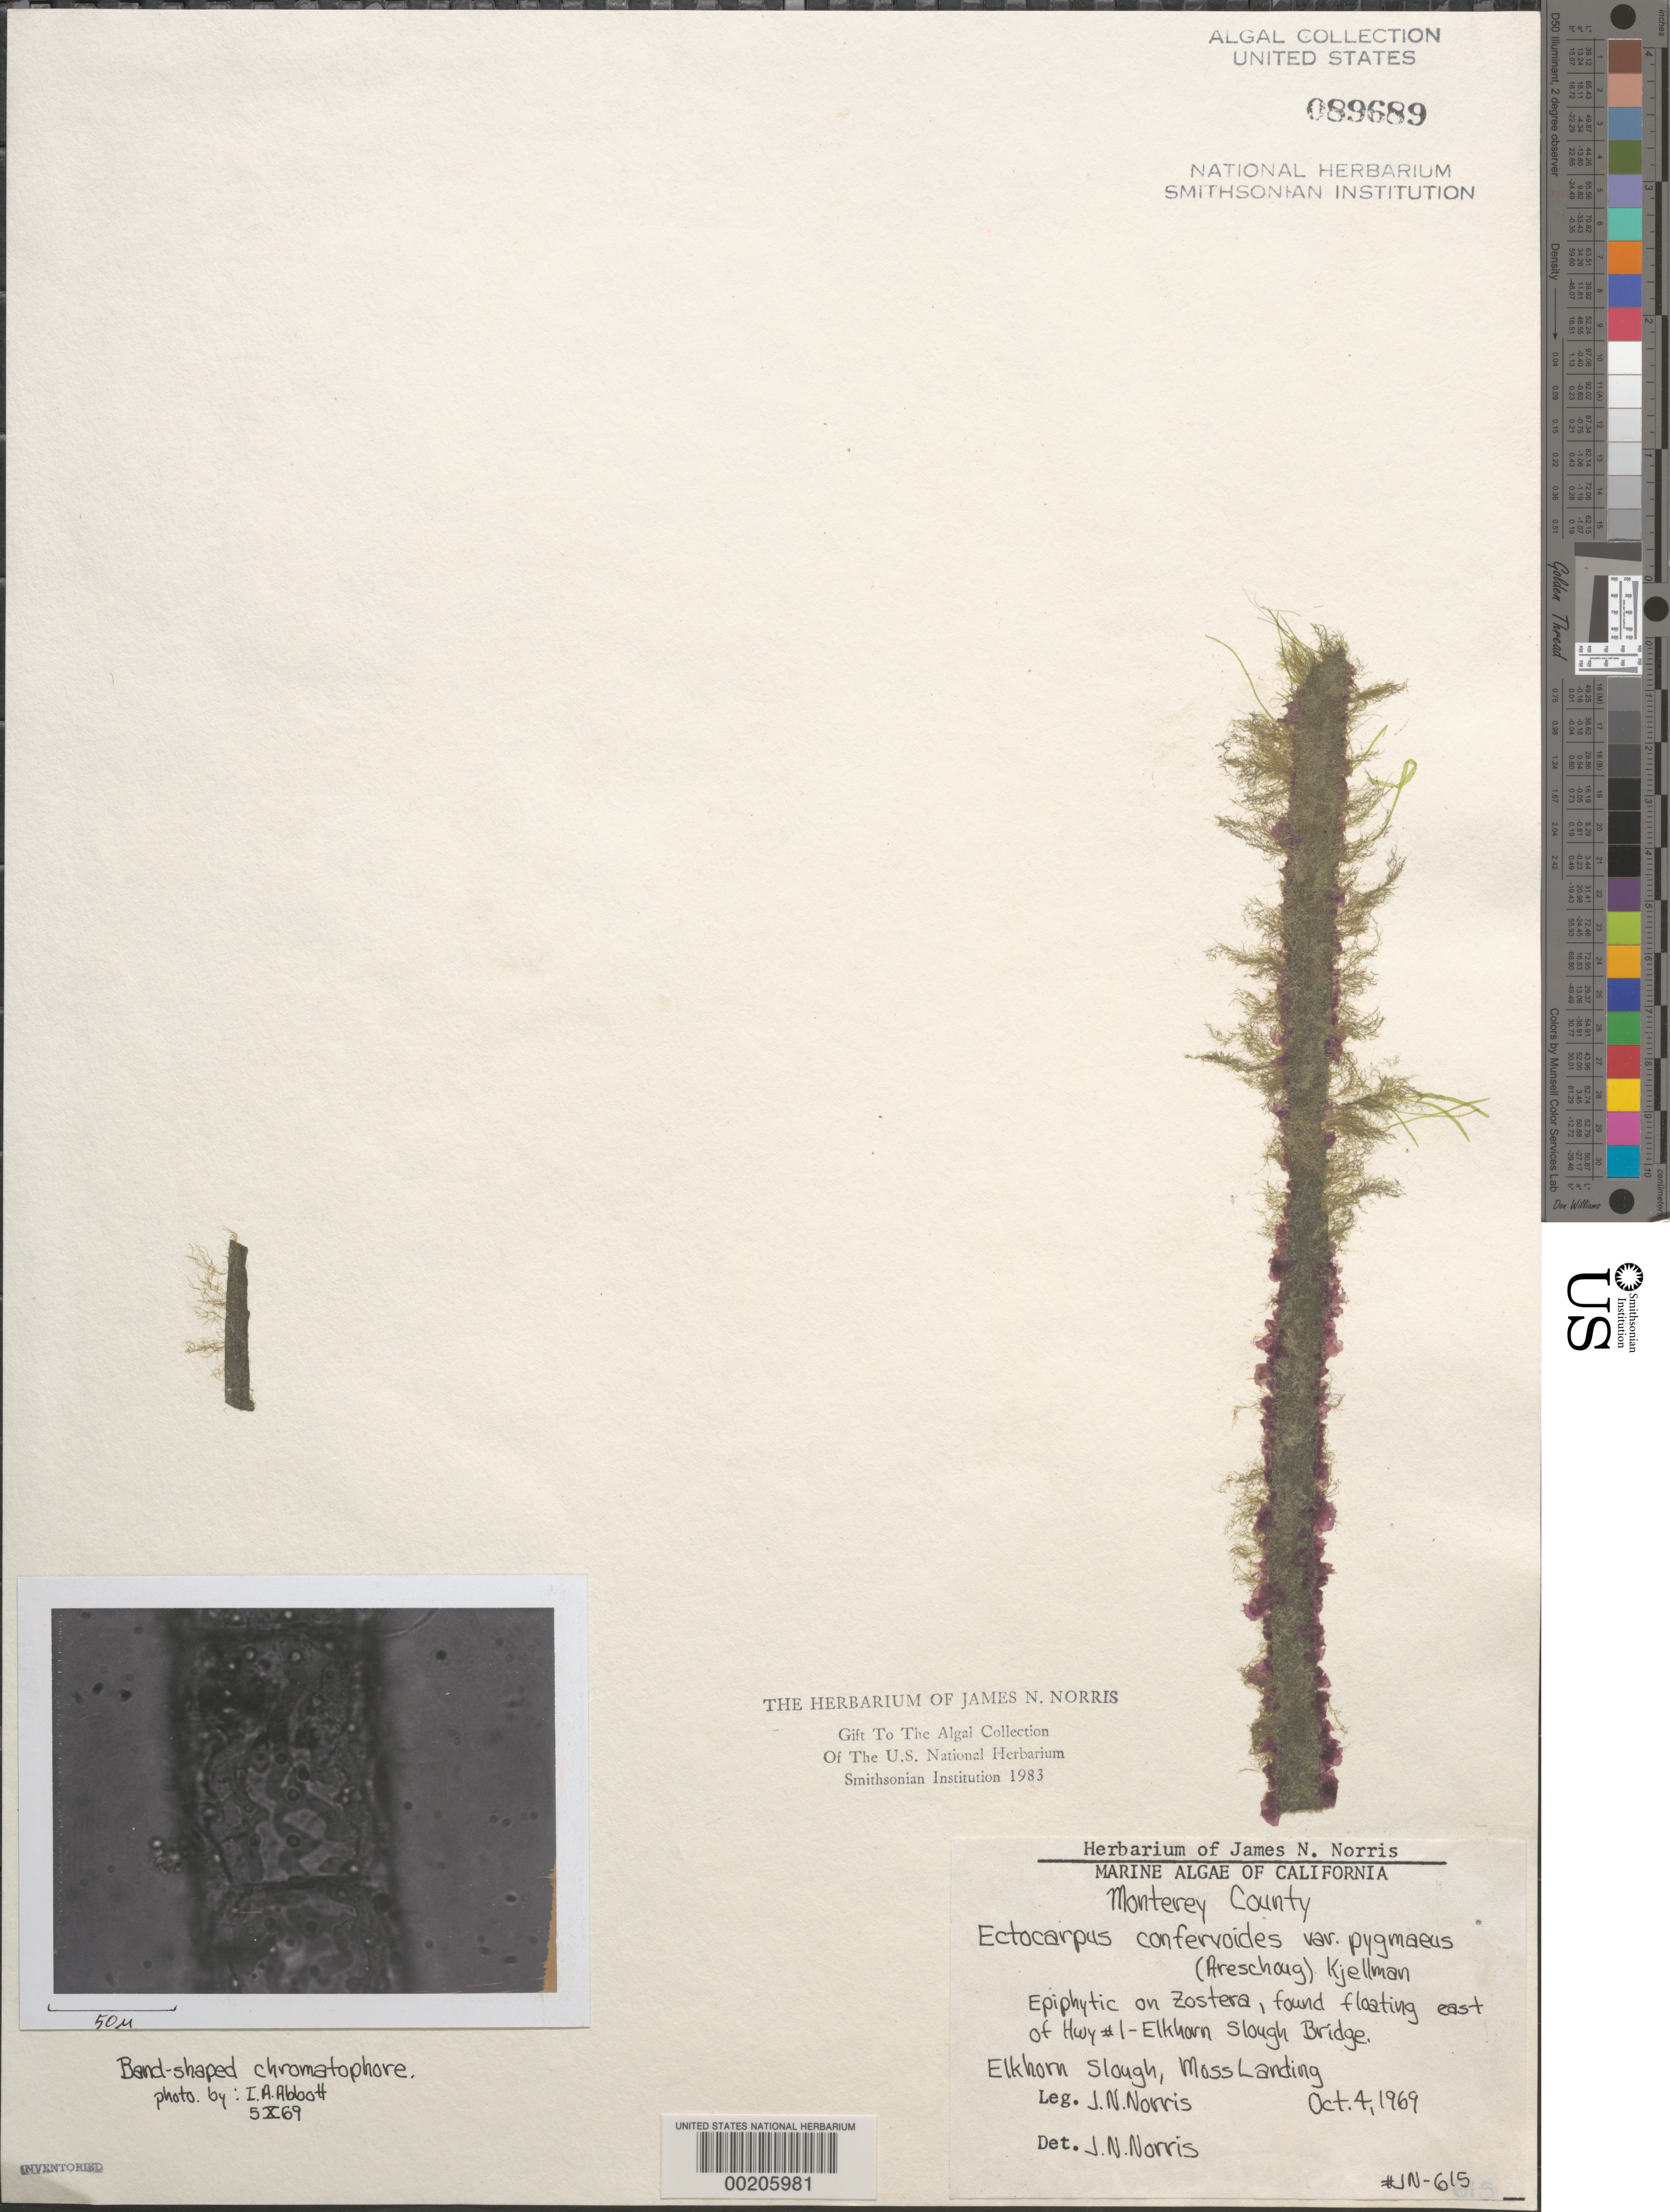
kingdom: Chromista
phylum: Ochrophyta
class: Phaeophyceae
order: Ectocarpales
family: Ectocarpaceae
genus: Ectocarpus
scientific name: Ectocarpus siliculosus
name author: (Dillwyn) Lyngbye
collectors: J. N. Norris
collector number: JN-615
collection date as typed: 04 Oct 1969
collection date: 1969-10-04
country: United States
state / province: California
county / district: Monterey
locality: Elkhorn Slough, Moss Landing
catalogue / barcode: US 89689